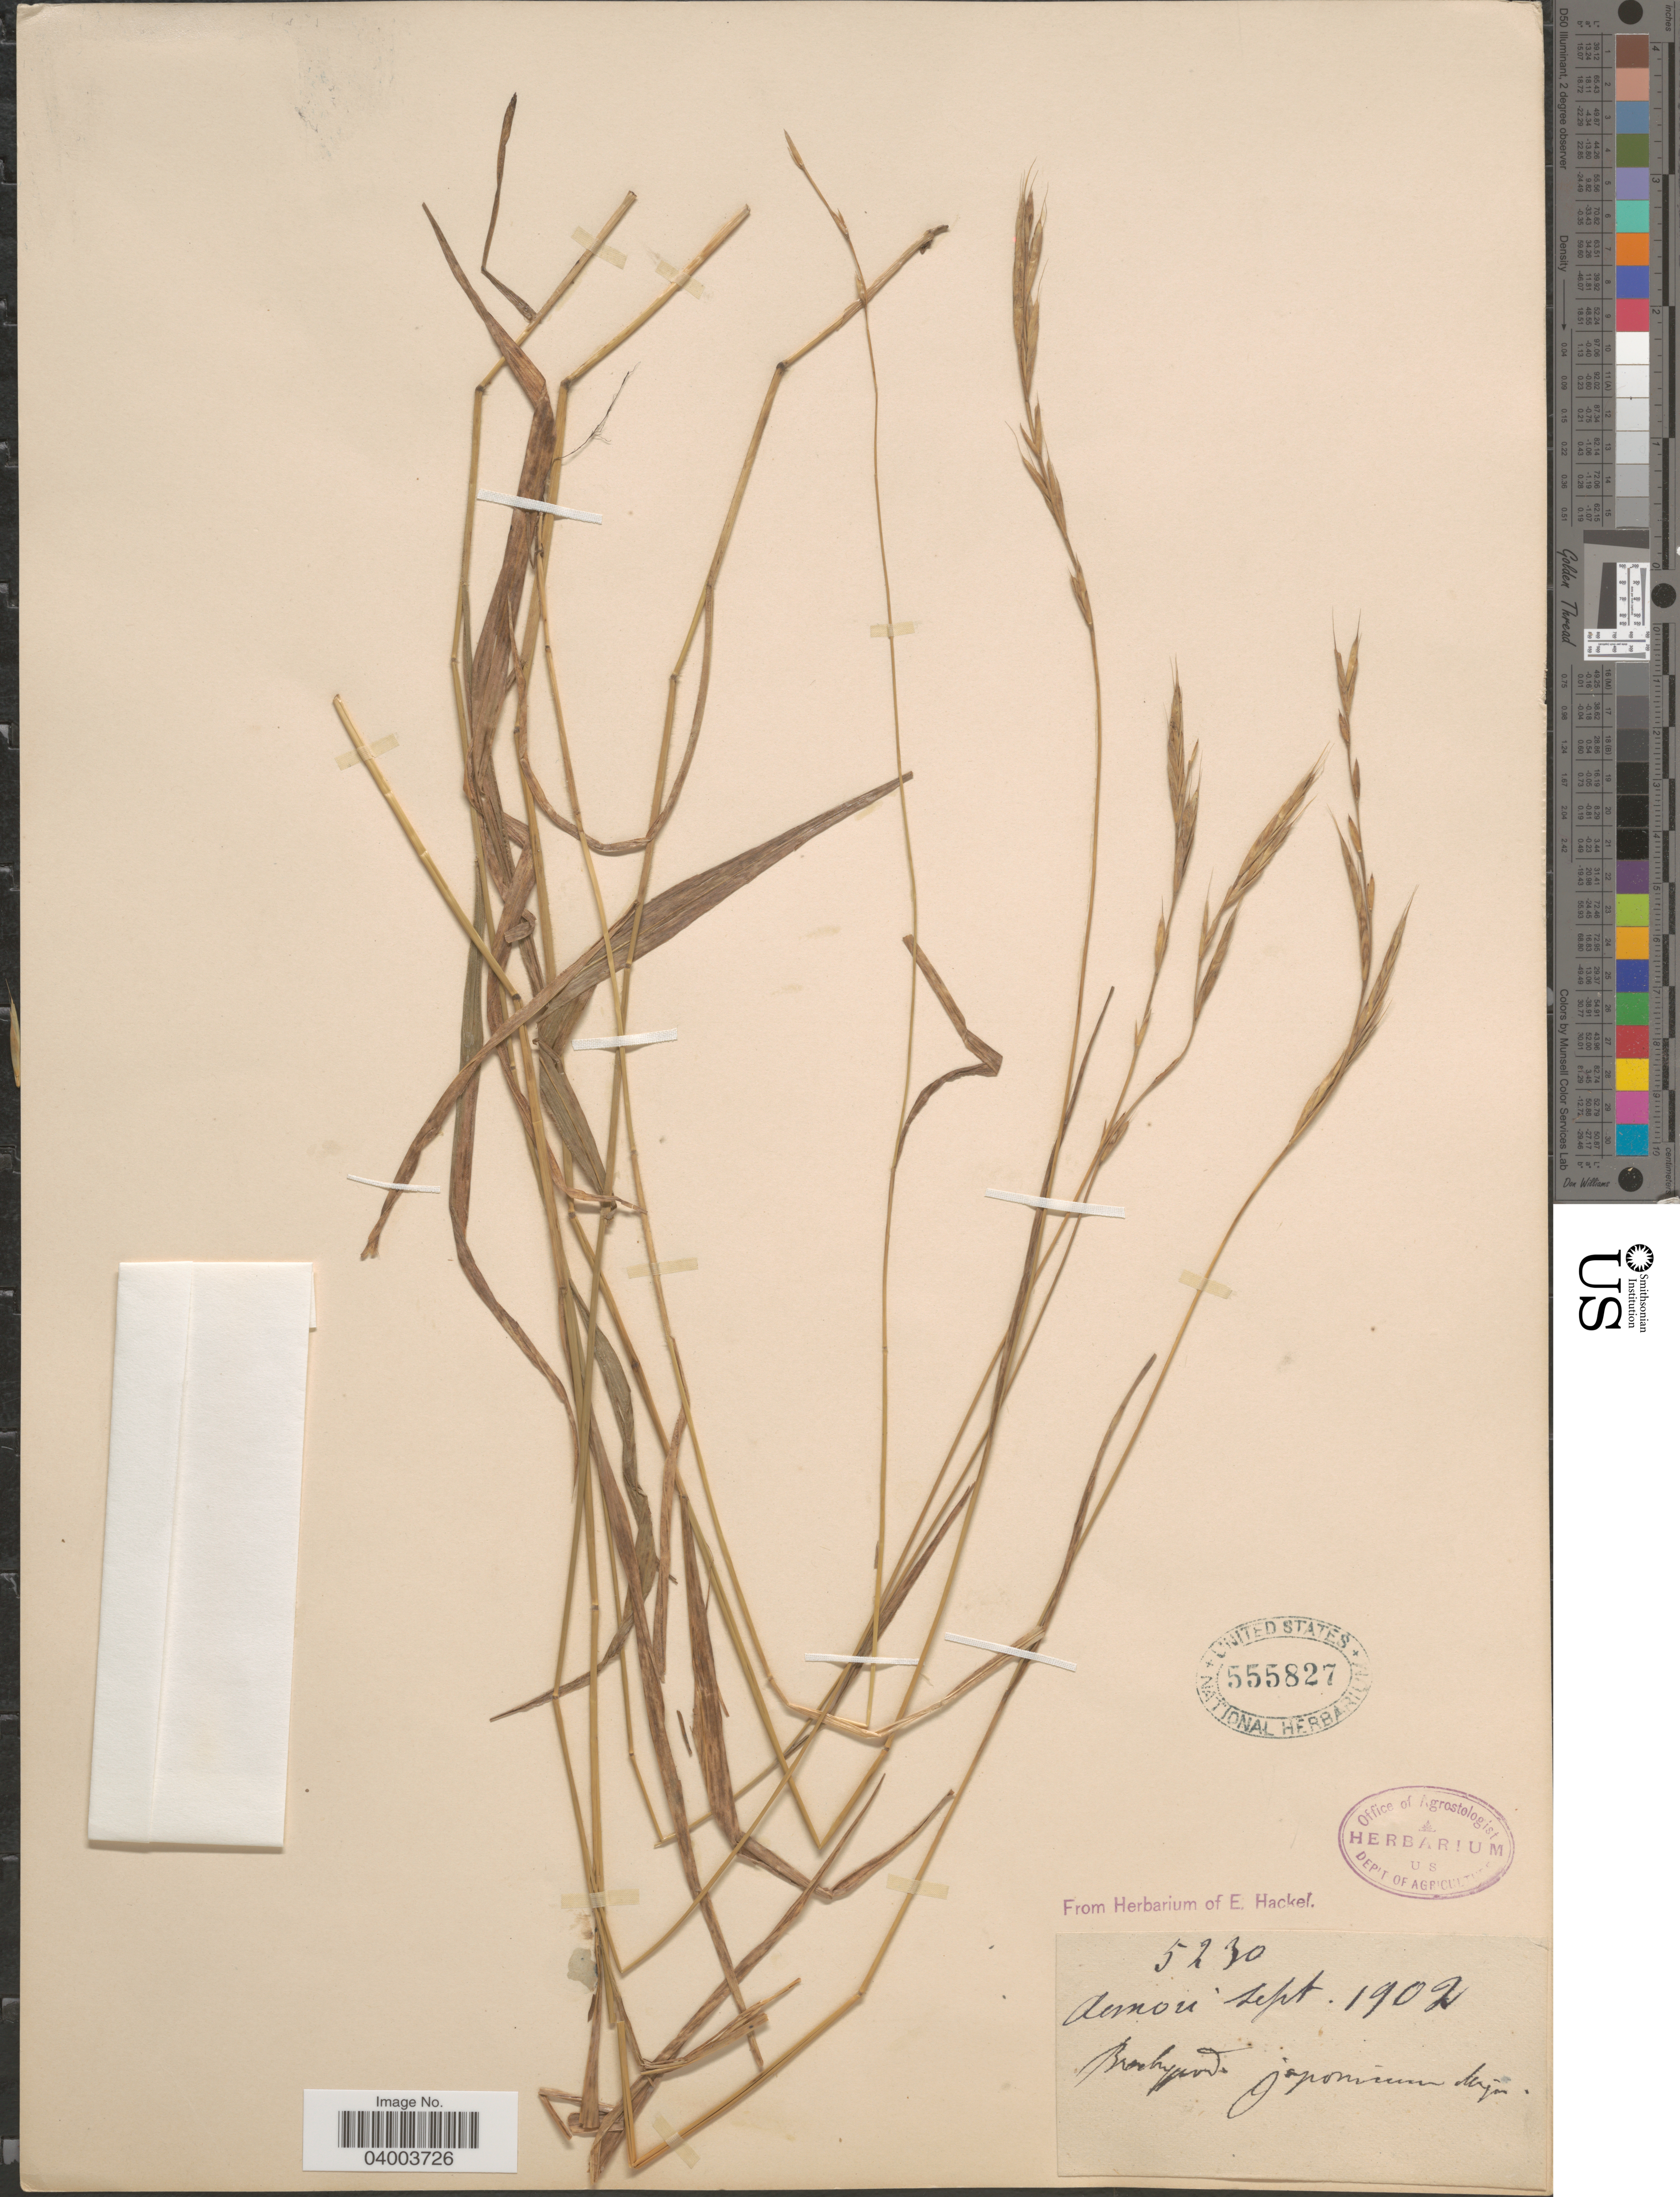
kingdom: Plantae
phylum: Tracheophyta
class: Liliopsida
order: Poales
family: Poaceae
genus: Brachypodium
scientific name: Brachypodium japonicum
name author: Miq.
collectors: ex herb. E. Hackel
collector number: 5230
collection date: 1902-09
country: Japan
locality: Aomori.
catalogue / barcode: US 555827